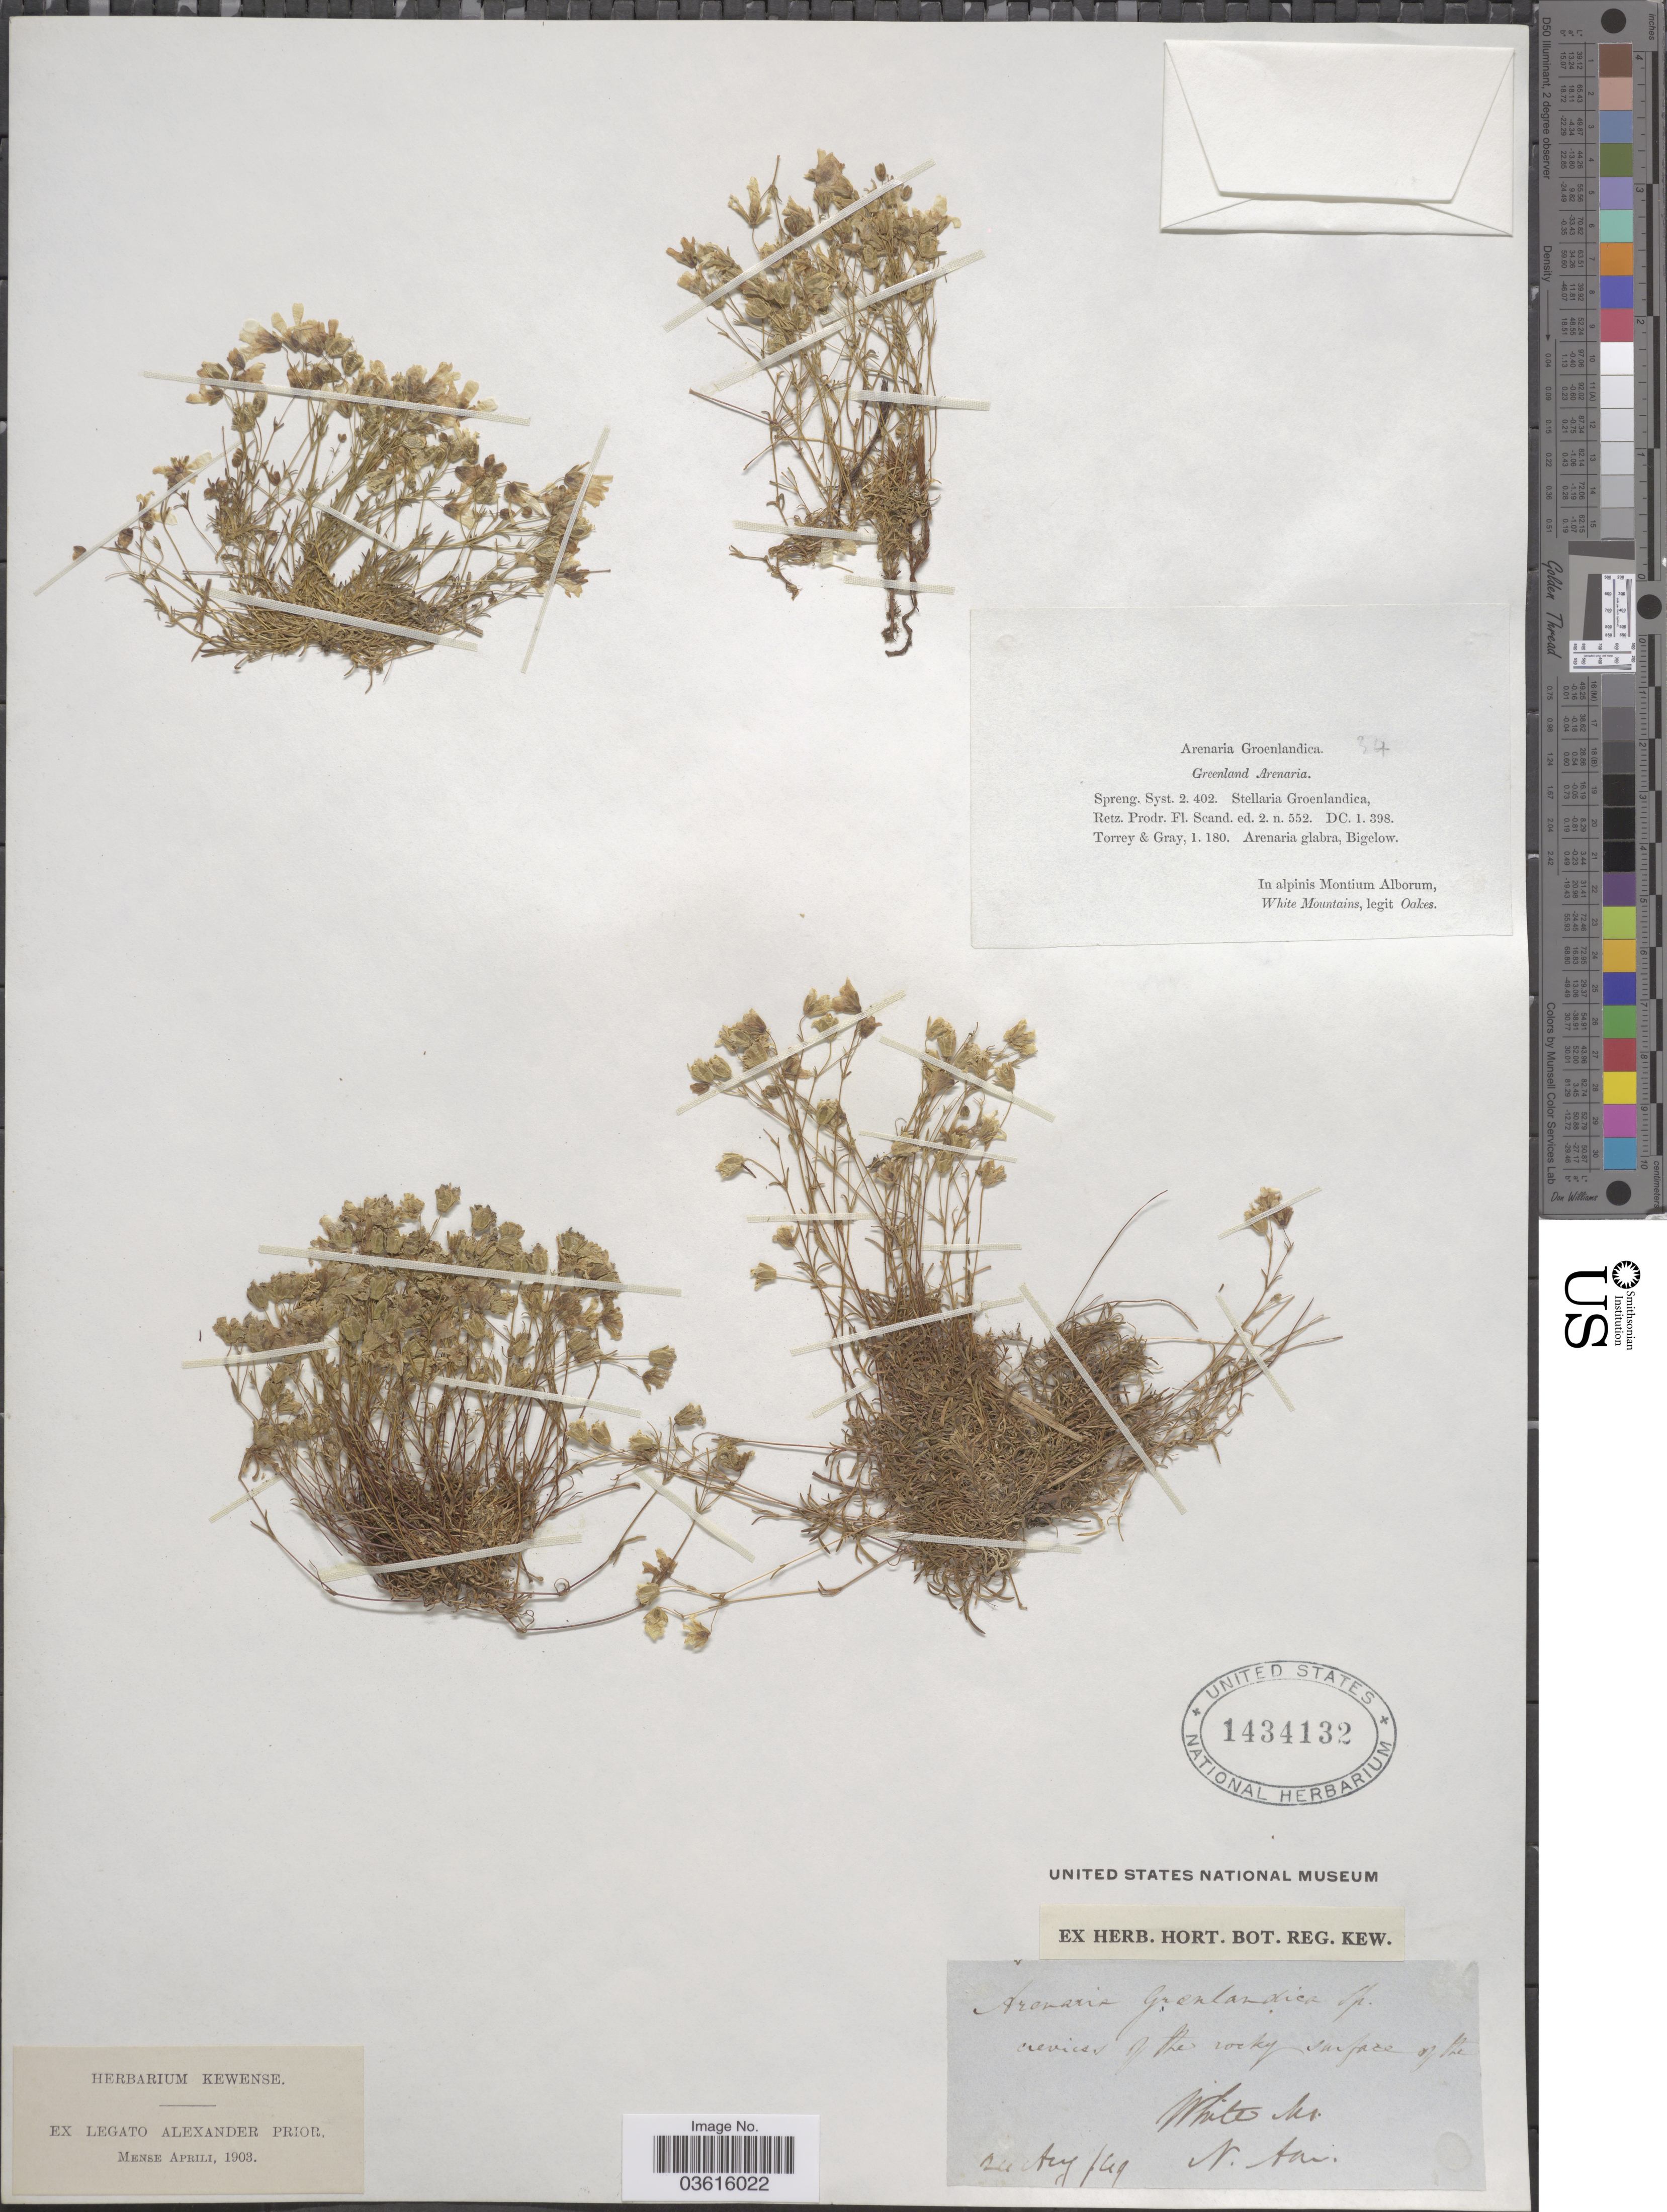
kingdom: Plantae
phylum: Tracheophyta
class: Magnoliopsida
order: Caryophyllales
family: Caryophyllaceae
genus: Minuartia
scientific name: Minuartia groenlandica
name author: (Retz.) Ostenf.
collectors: A. Prior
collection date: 1903-04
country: United States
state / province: New Hampshire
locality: White Mt.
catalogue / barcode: US 1434132